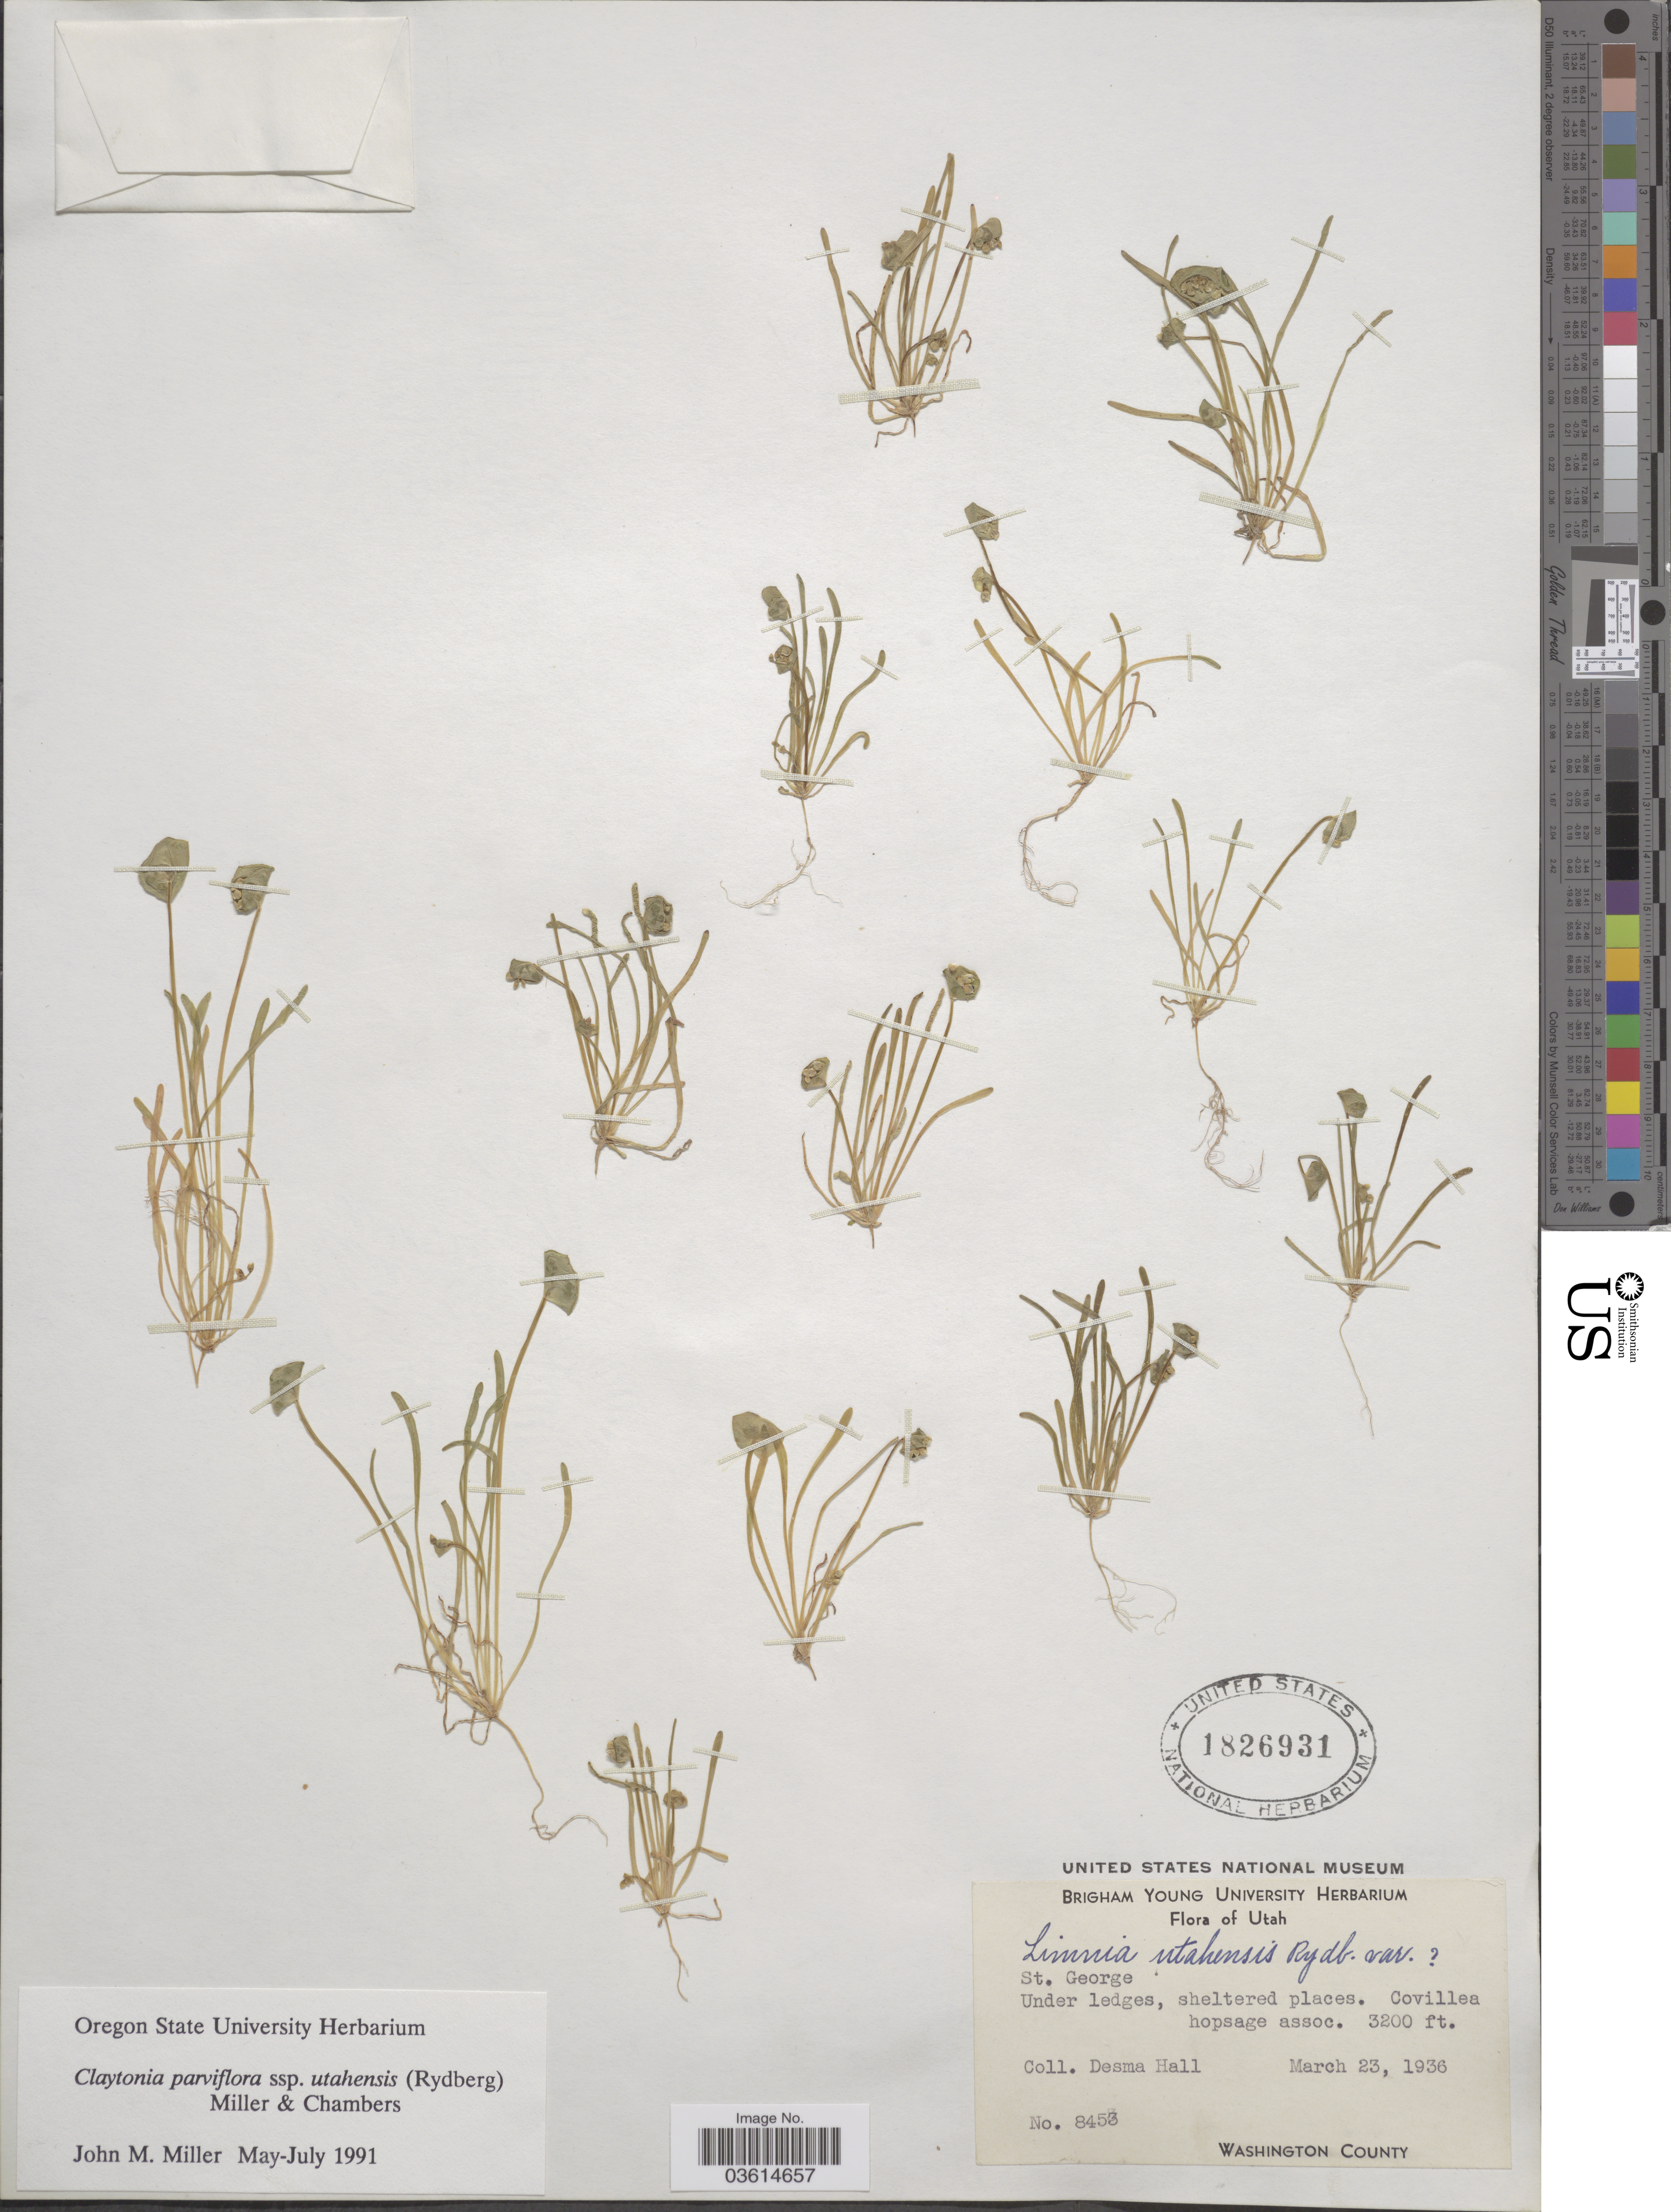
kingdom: Plantae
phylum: Tracheophyta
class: Magnoliopsida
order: Caryophyllales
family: Montiaceae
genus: Claytonia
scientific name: Claytonia parviflora subsp. utahensis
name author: (Rydb.) John M. Mill. & K.L. Chambers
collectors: D. Hall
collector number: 8453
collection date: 1936-03-23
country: United States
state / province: Utah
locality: St. George. Washington County.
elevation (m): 975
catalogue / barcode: US 1826931